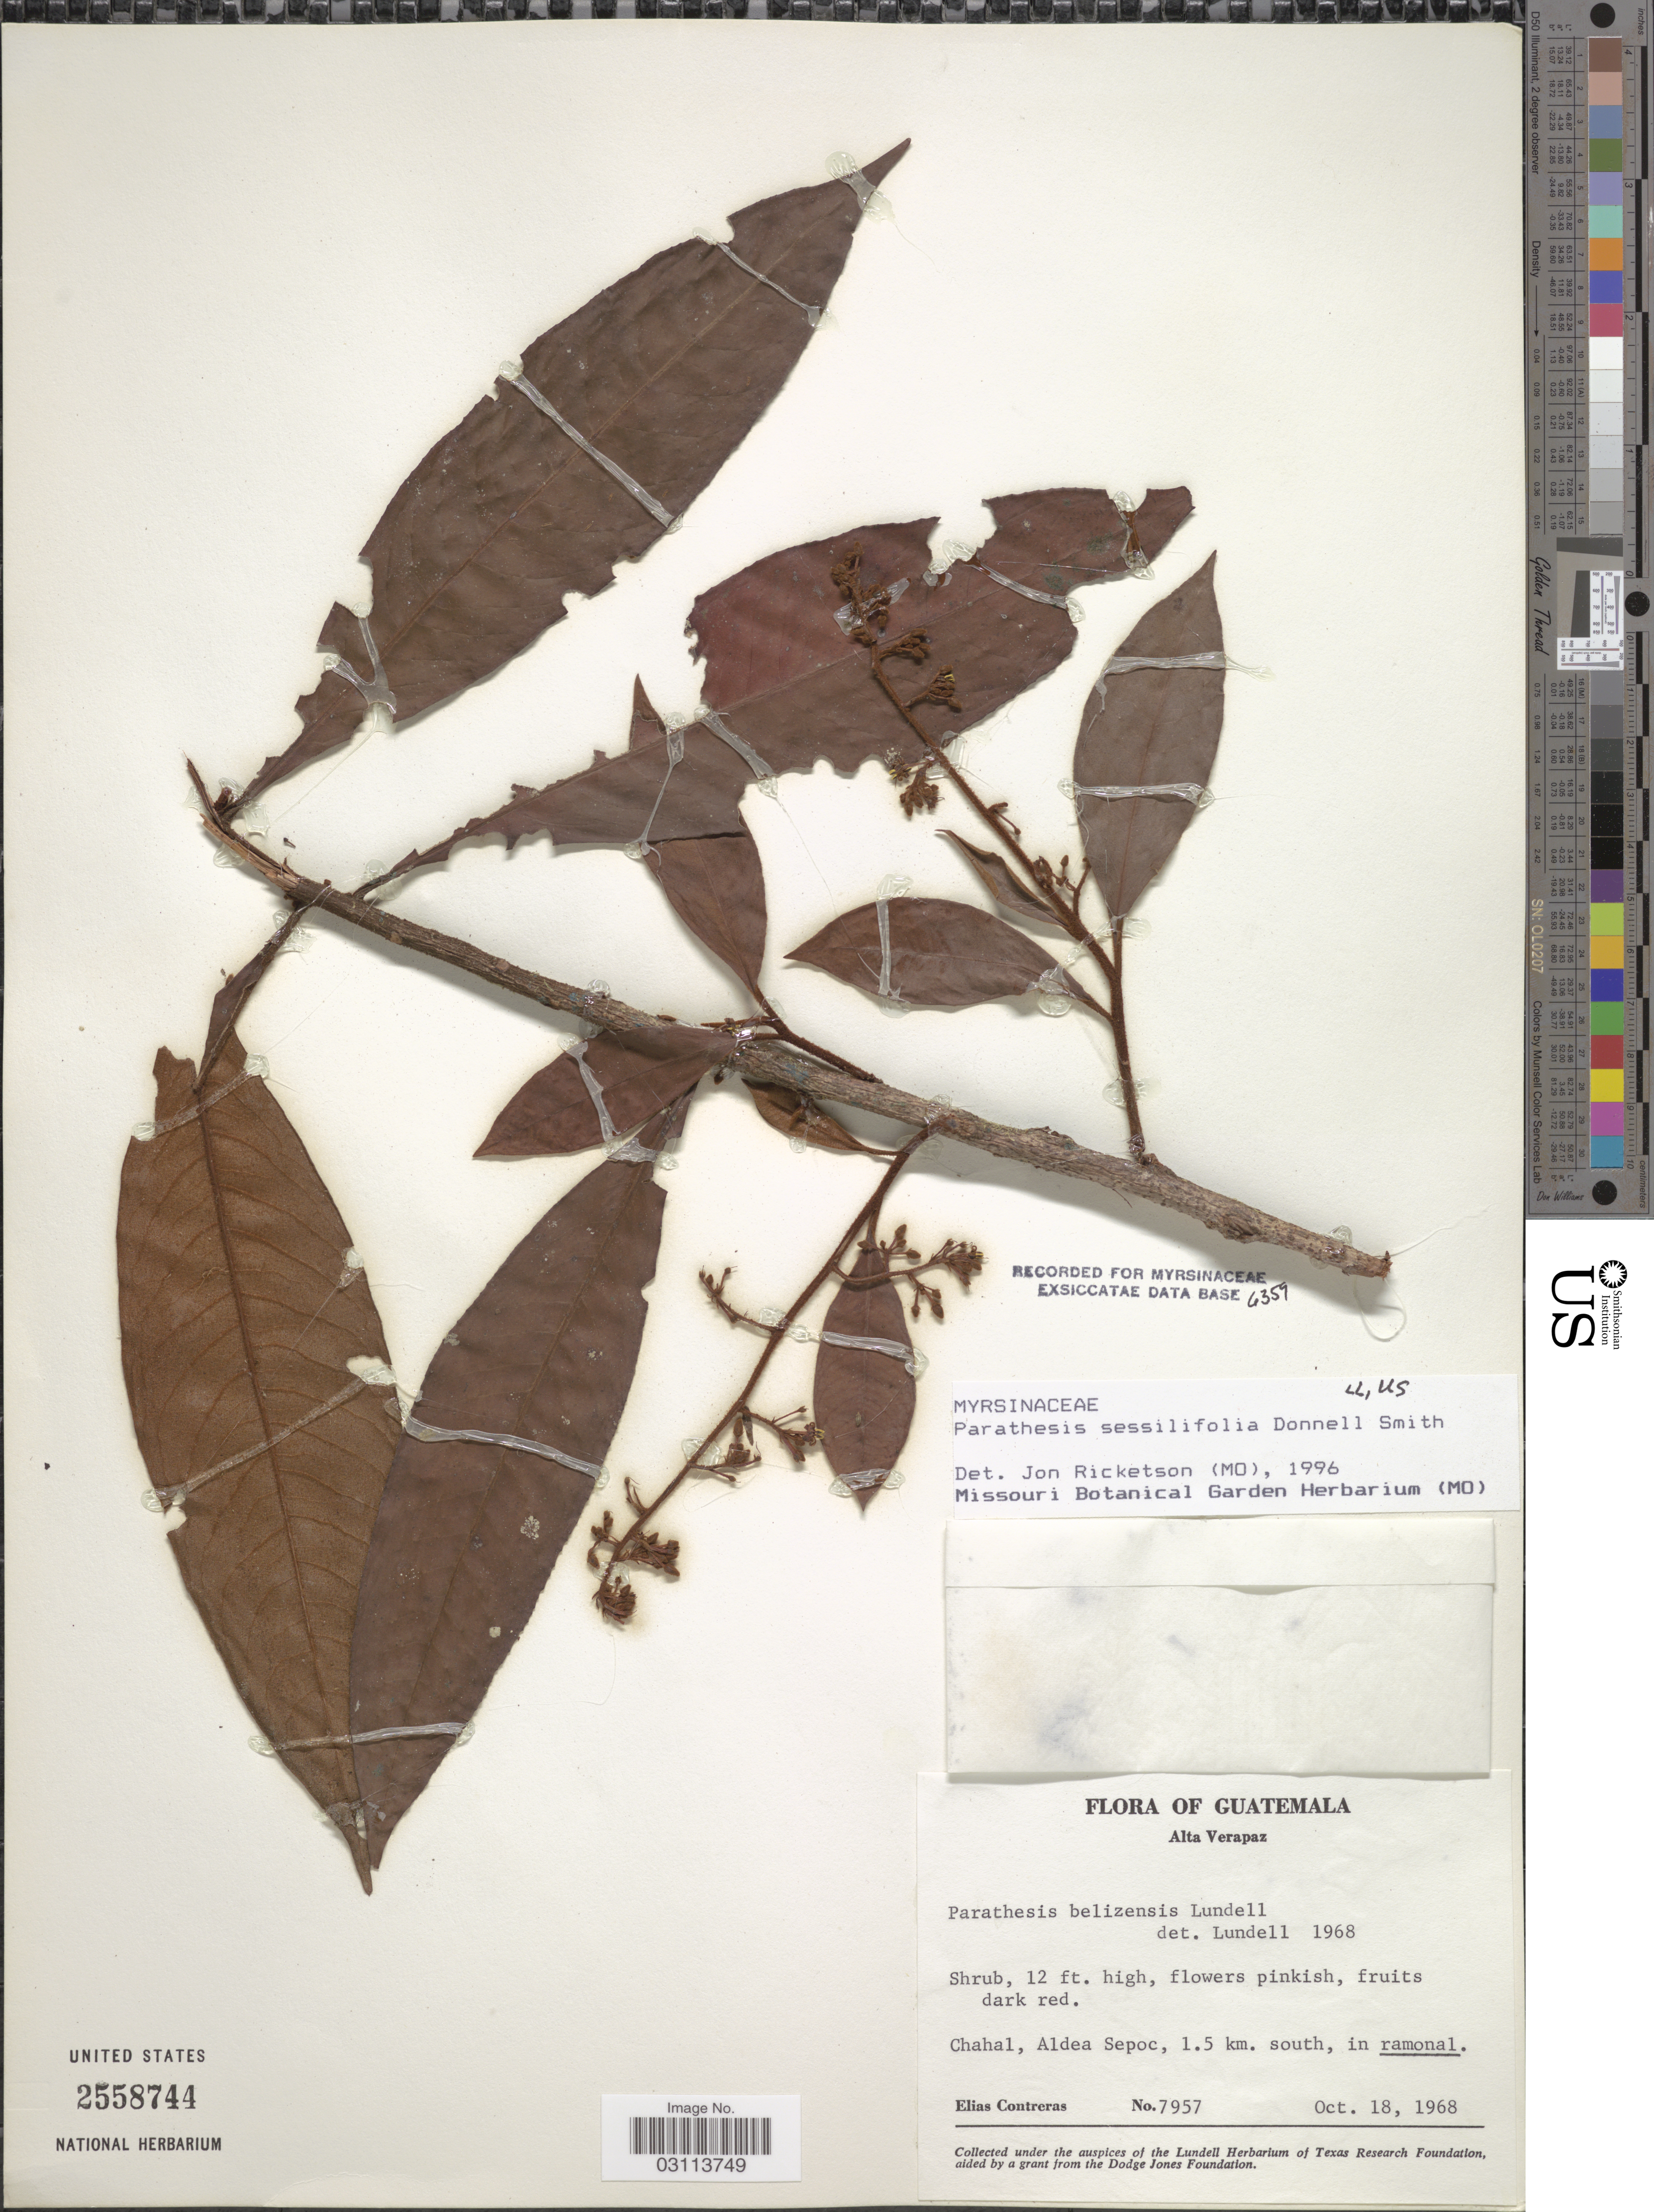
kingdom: Plantae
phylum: Tracheophyta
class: Magnoliopsida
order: Ericales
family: Primulaceae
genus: Parathesis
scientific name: Parathesis sessilifolia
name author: Donn. Sm.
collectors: E. Contreras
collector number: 7957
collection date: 1968-10-18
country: Guatemala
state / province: Alta Verapaz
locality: Chahal, Aldea Sepoc, 1.5 km. south.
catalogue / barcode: US 2558744